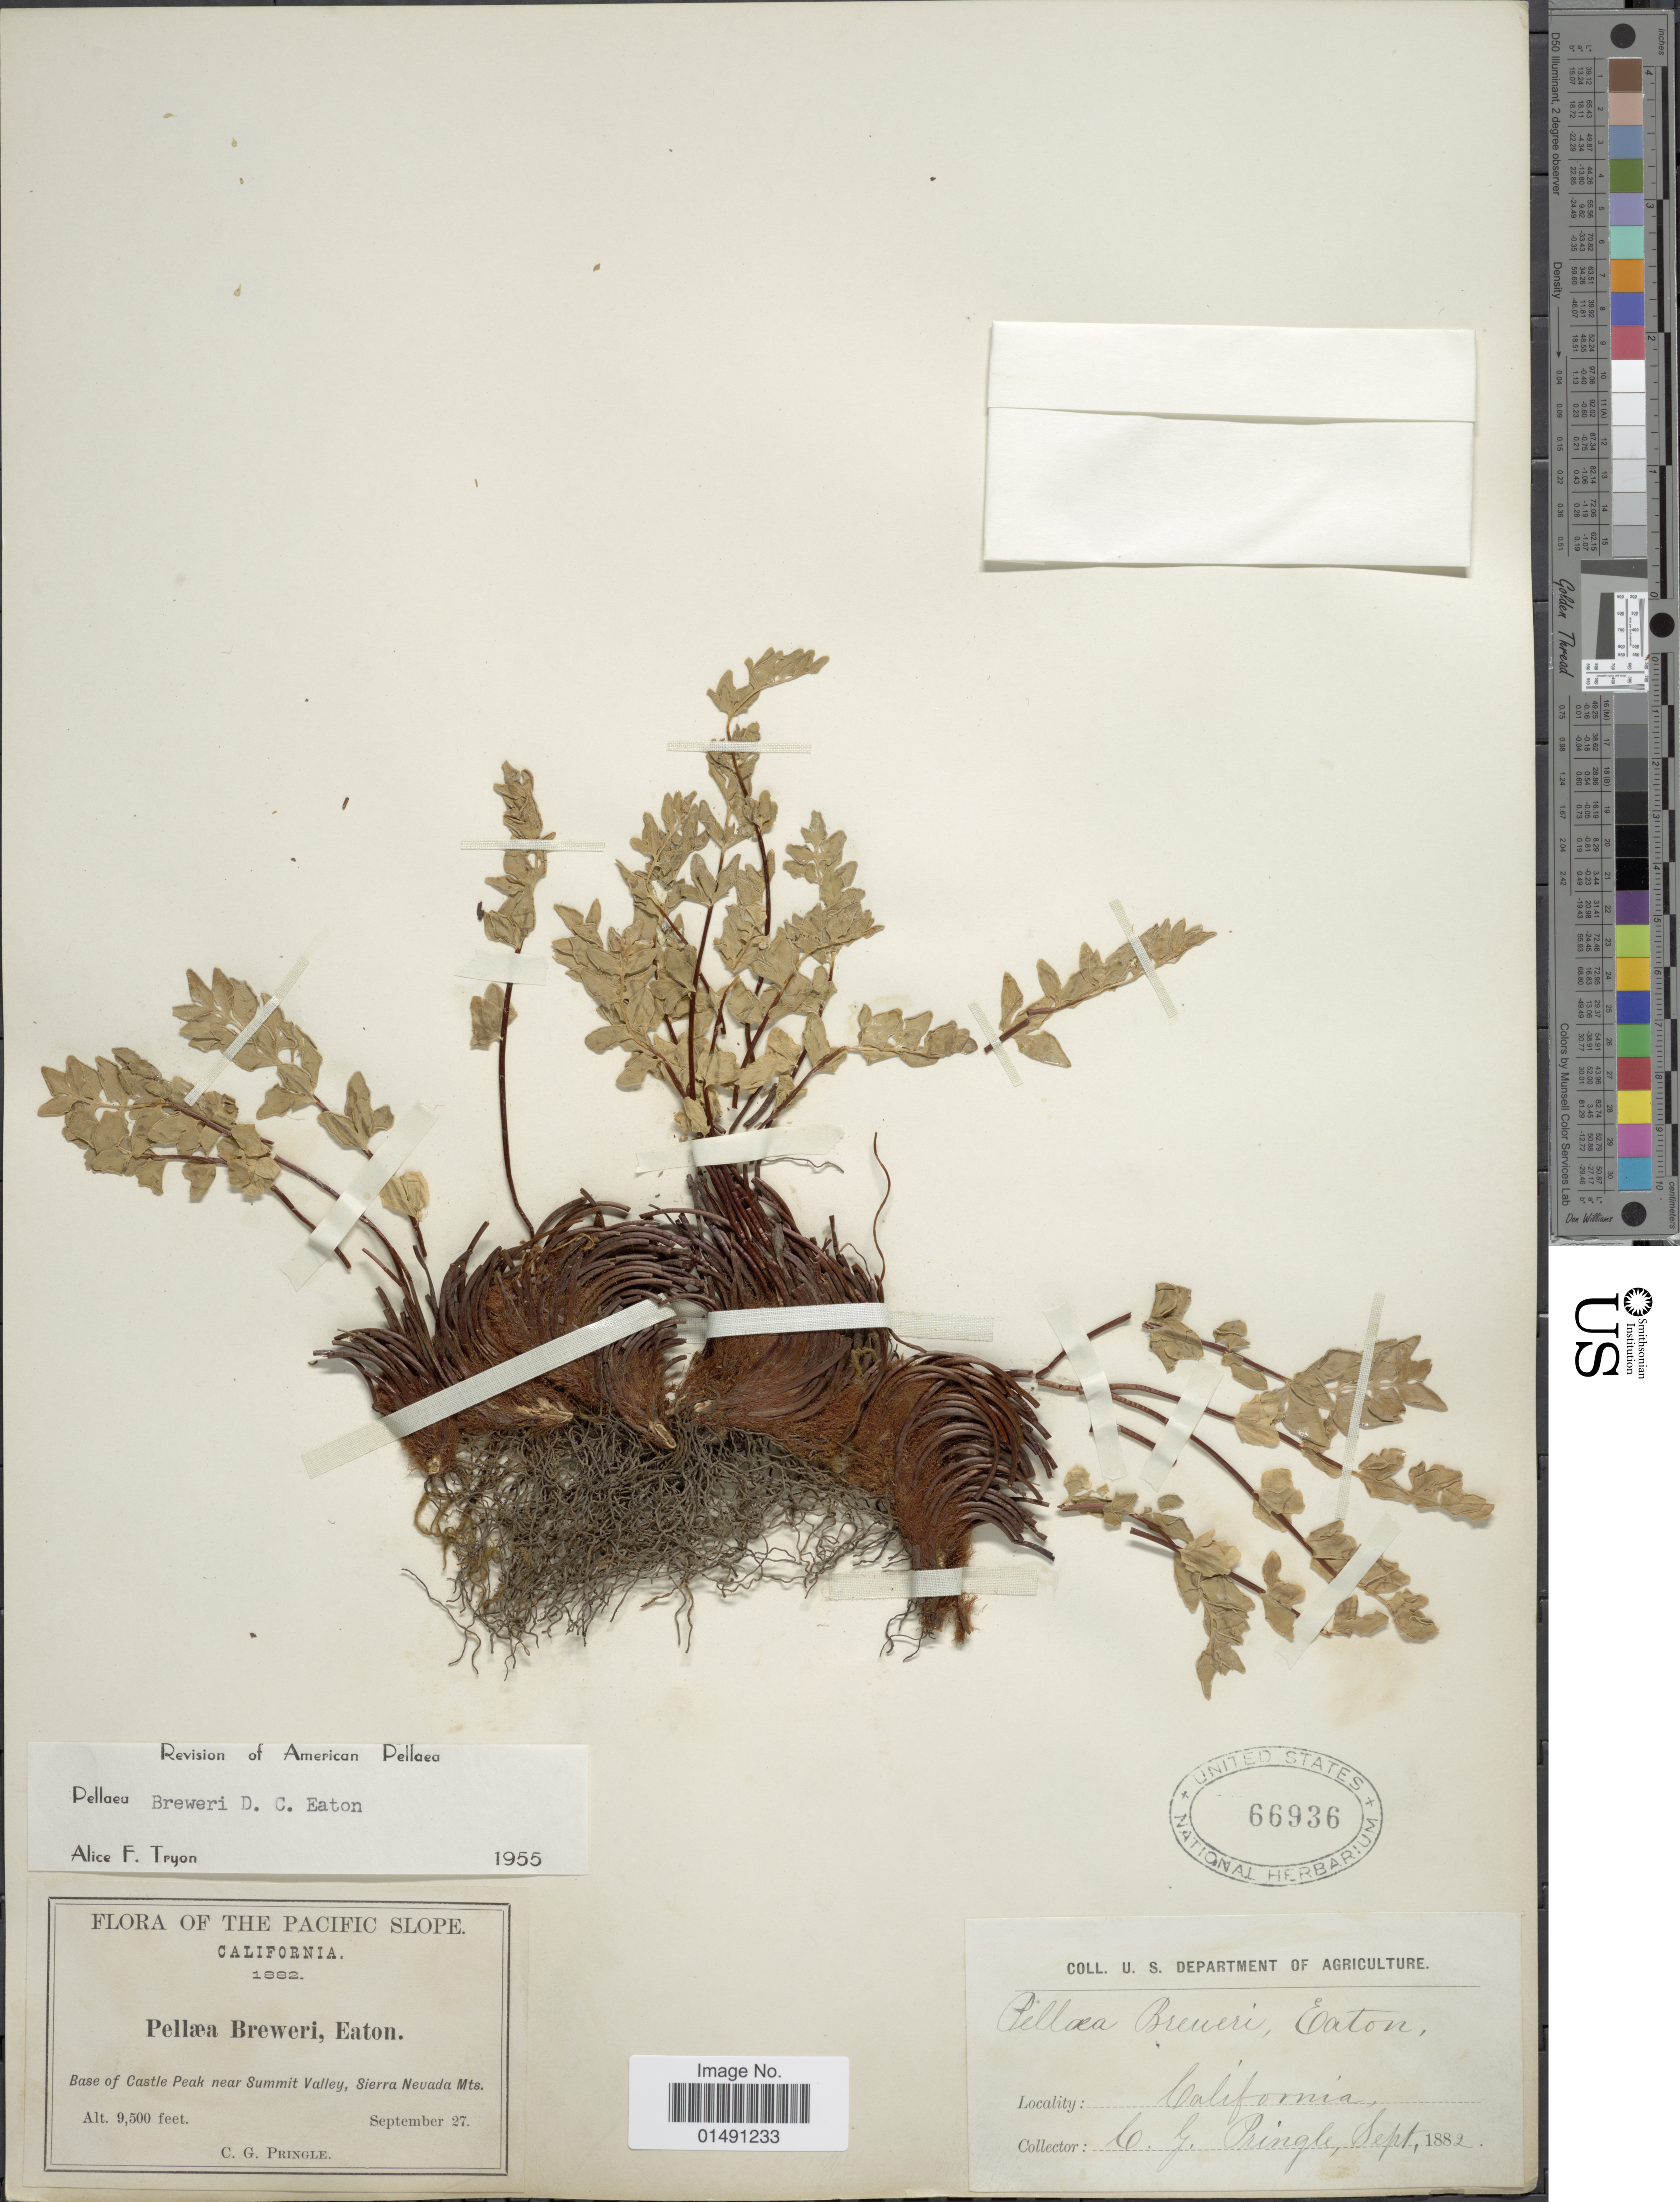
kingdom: Plantae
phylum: Tracheophyta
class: Polypodiopsida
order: Polypodiales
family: Pteridaceae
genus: Pellaea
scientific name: Pellaea breweri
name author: D.C. Eaton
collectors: C. G. Pringle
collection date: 1882-09-27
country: United States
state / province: California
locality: The Pacific Slope, Base of Castle Peak near Summit Valley, Sierra Nevada Mts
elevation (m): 2896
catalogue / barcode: US 66936